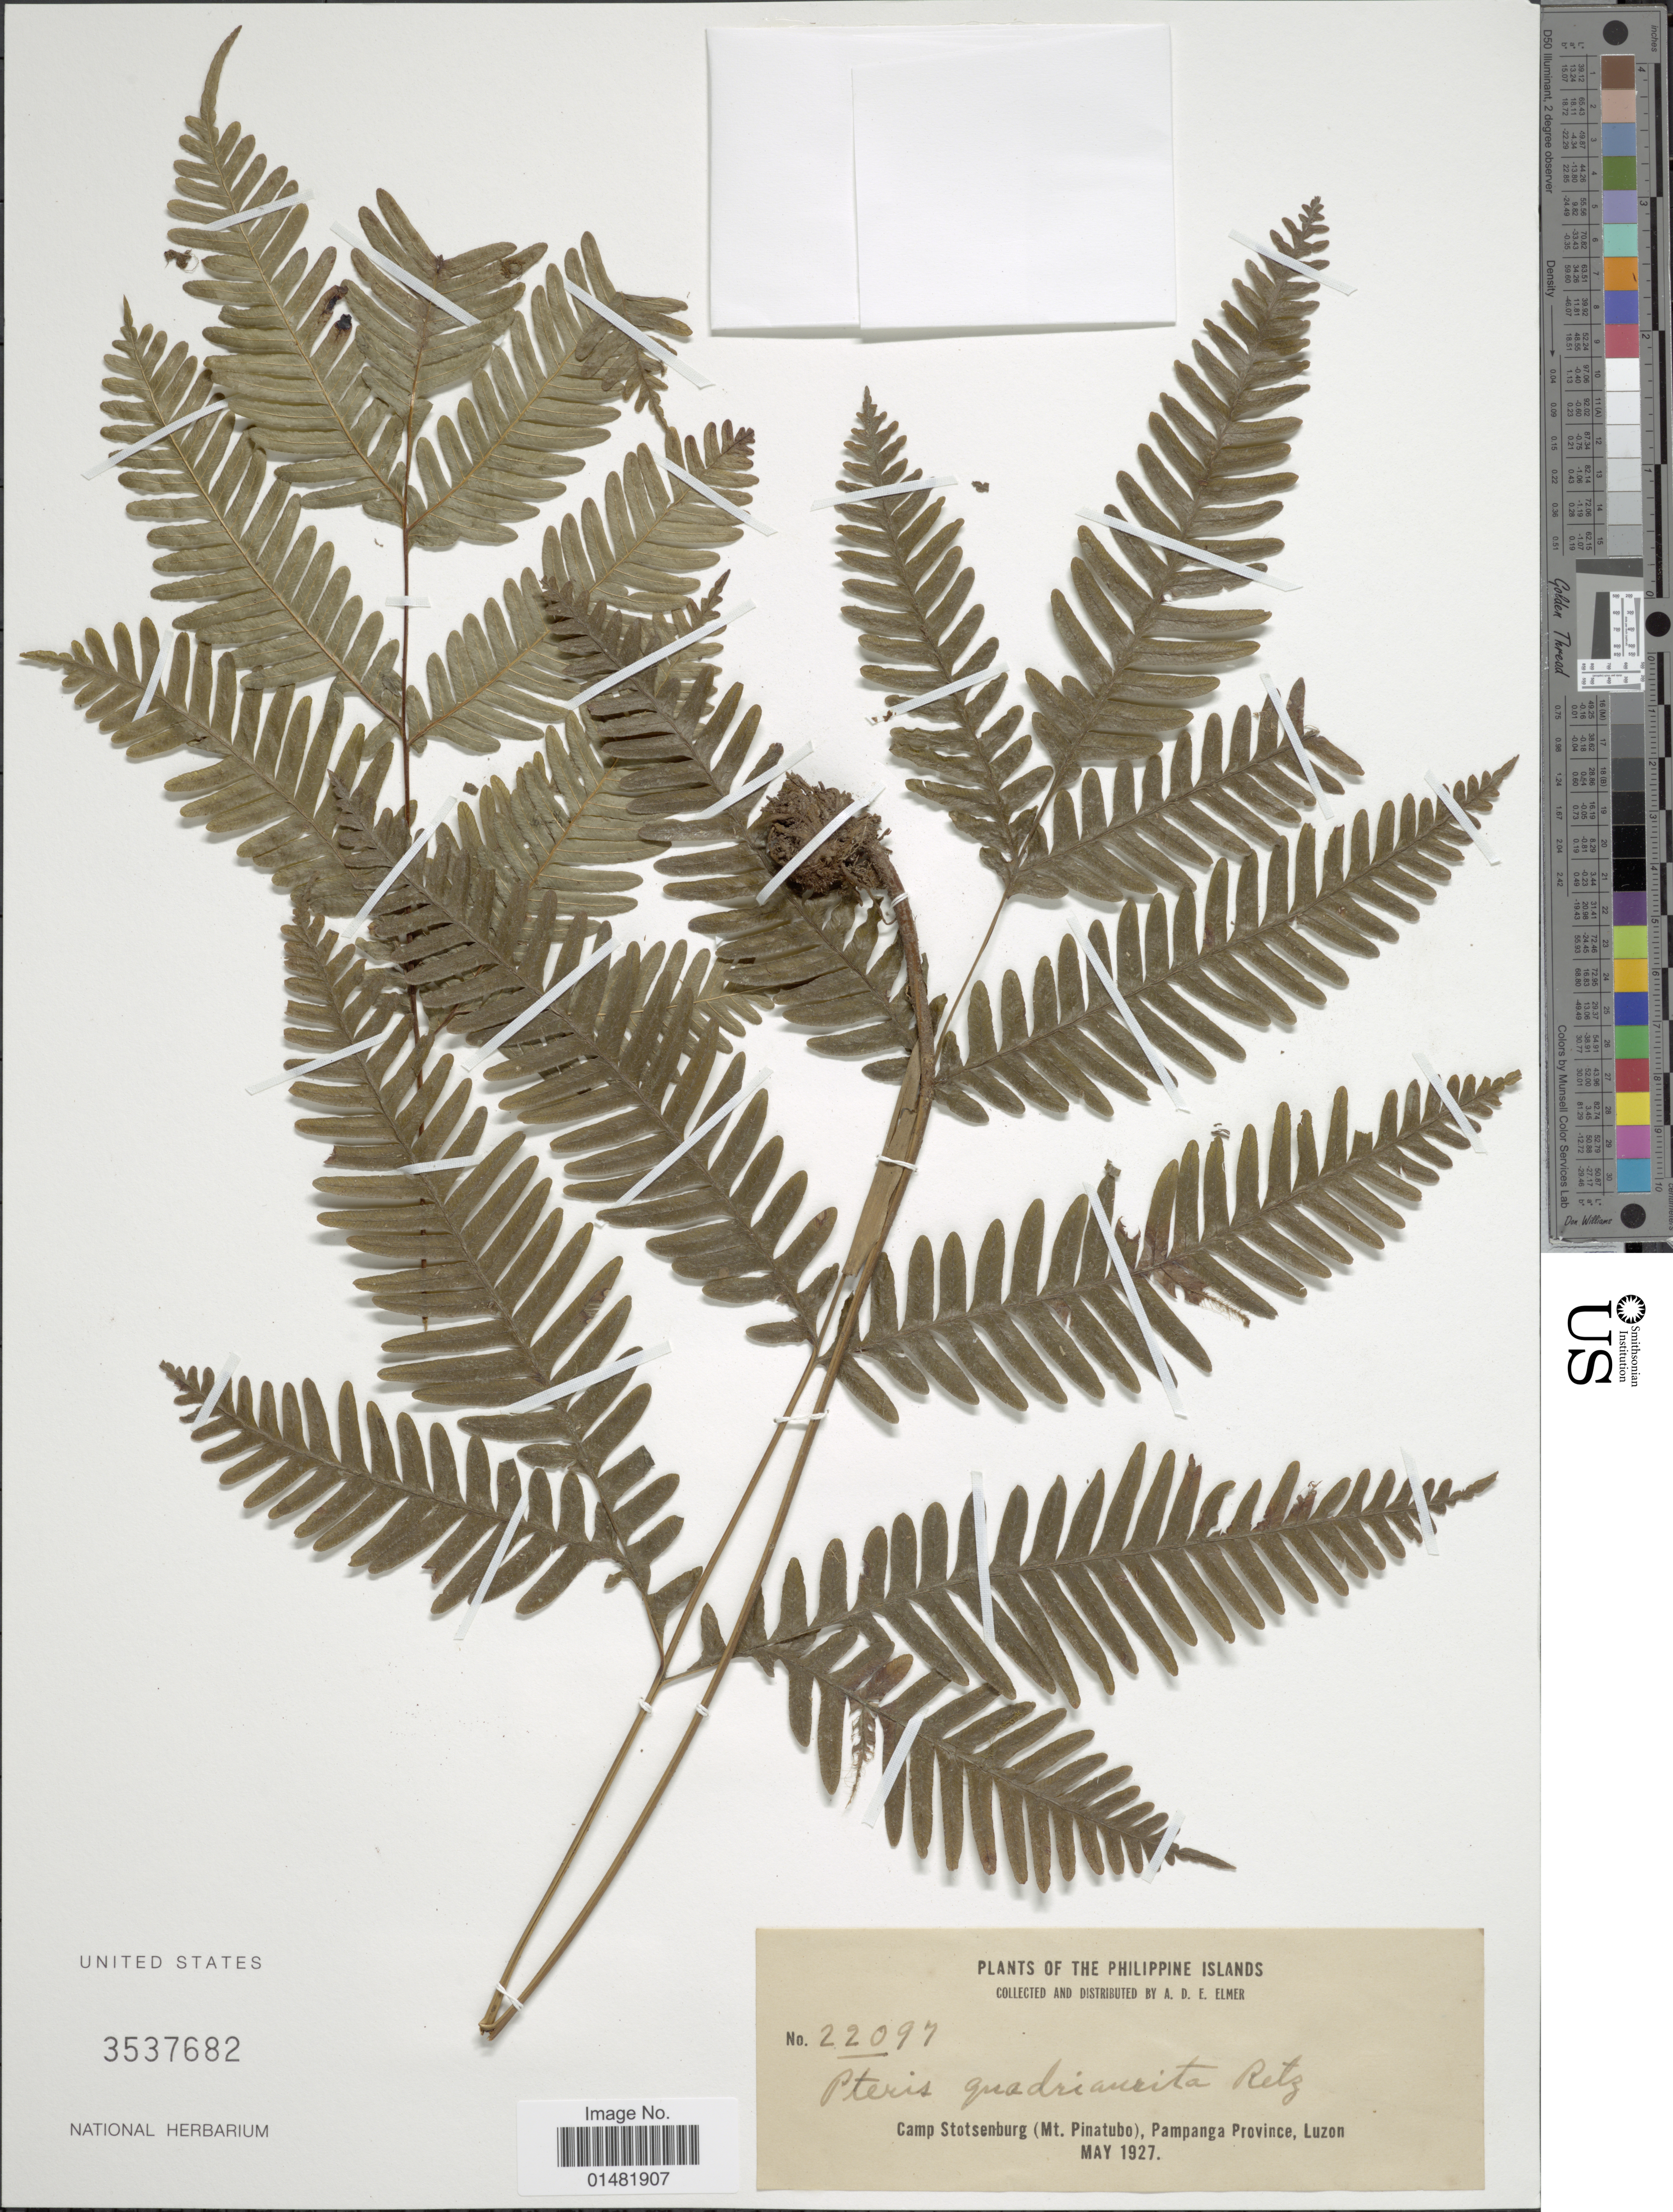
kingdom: Plantae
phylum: Tracheophyta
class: Polypodiopsida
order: Polypodiales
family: Pteridaceae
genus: Pteris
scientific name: Pteris quadriaurita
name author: Retz.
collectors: A. D. E. Elmer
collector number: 22097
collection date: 1927-05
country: Philippines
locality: Philippine Islands, Camp Stotsenburg (Mt. Pinatubo), Pampanga Province, Luzon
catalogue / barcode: US 3537682